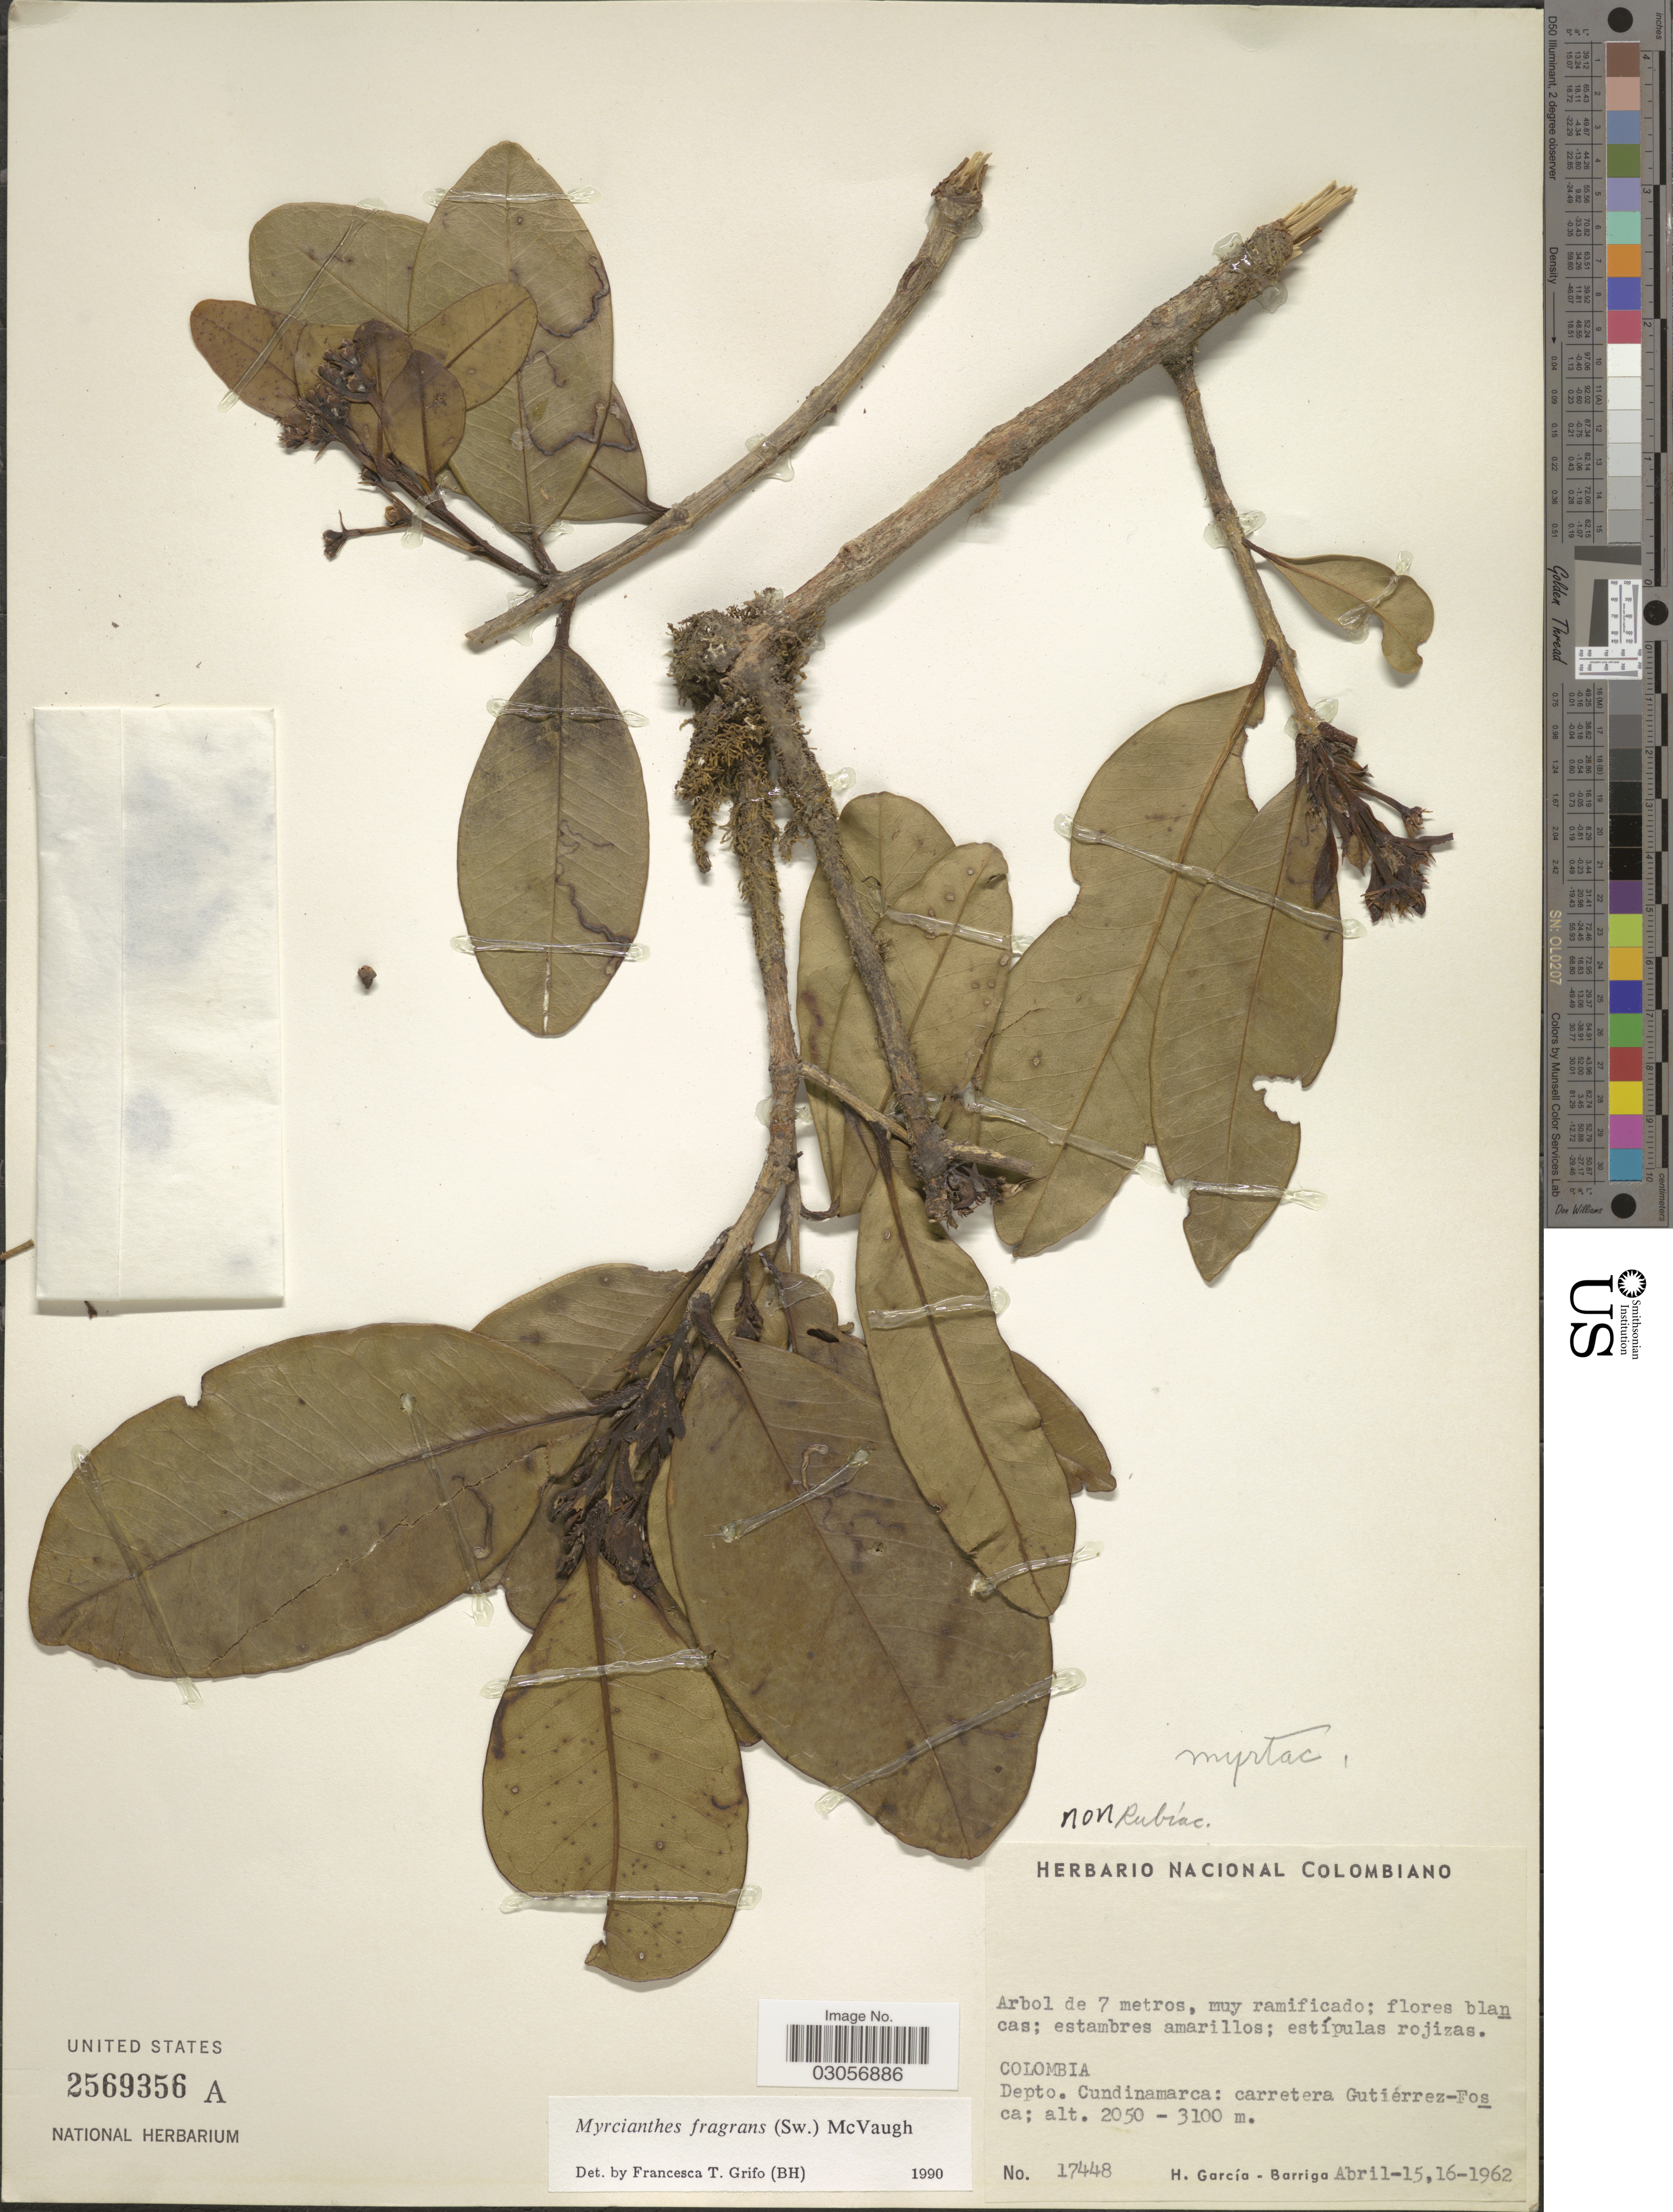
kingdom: Plantae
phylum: Tracheophyta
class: Magnoliopsida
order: Myrtales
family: Myrtaceae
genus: Myrcianthes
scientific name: Myrcianthes fragrans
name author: (Sw.) McVaugh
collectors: H. García Barriga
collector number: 17448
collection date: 1962-04-15/1962-04-16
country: Colombia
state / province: Cundinamarca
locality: Depto. Cundinamarca: carretera Gutiérrez-Fosca.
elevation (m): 2050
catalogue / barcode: US 2569356A